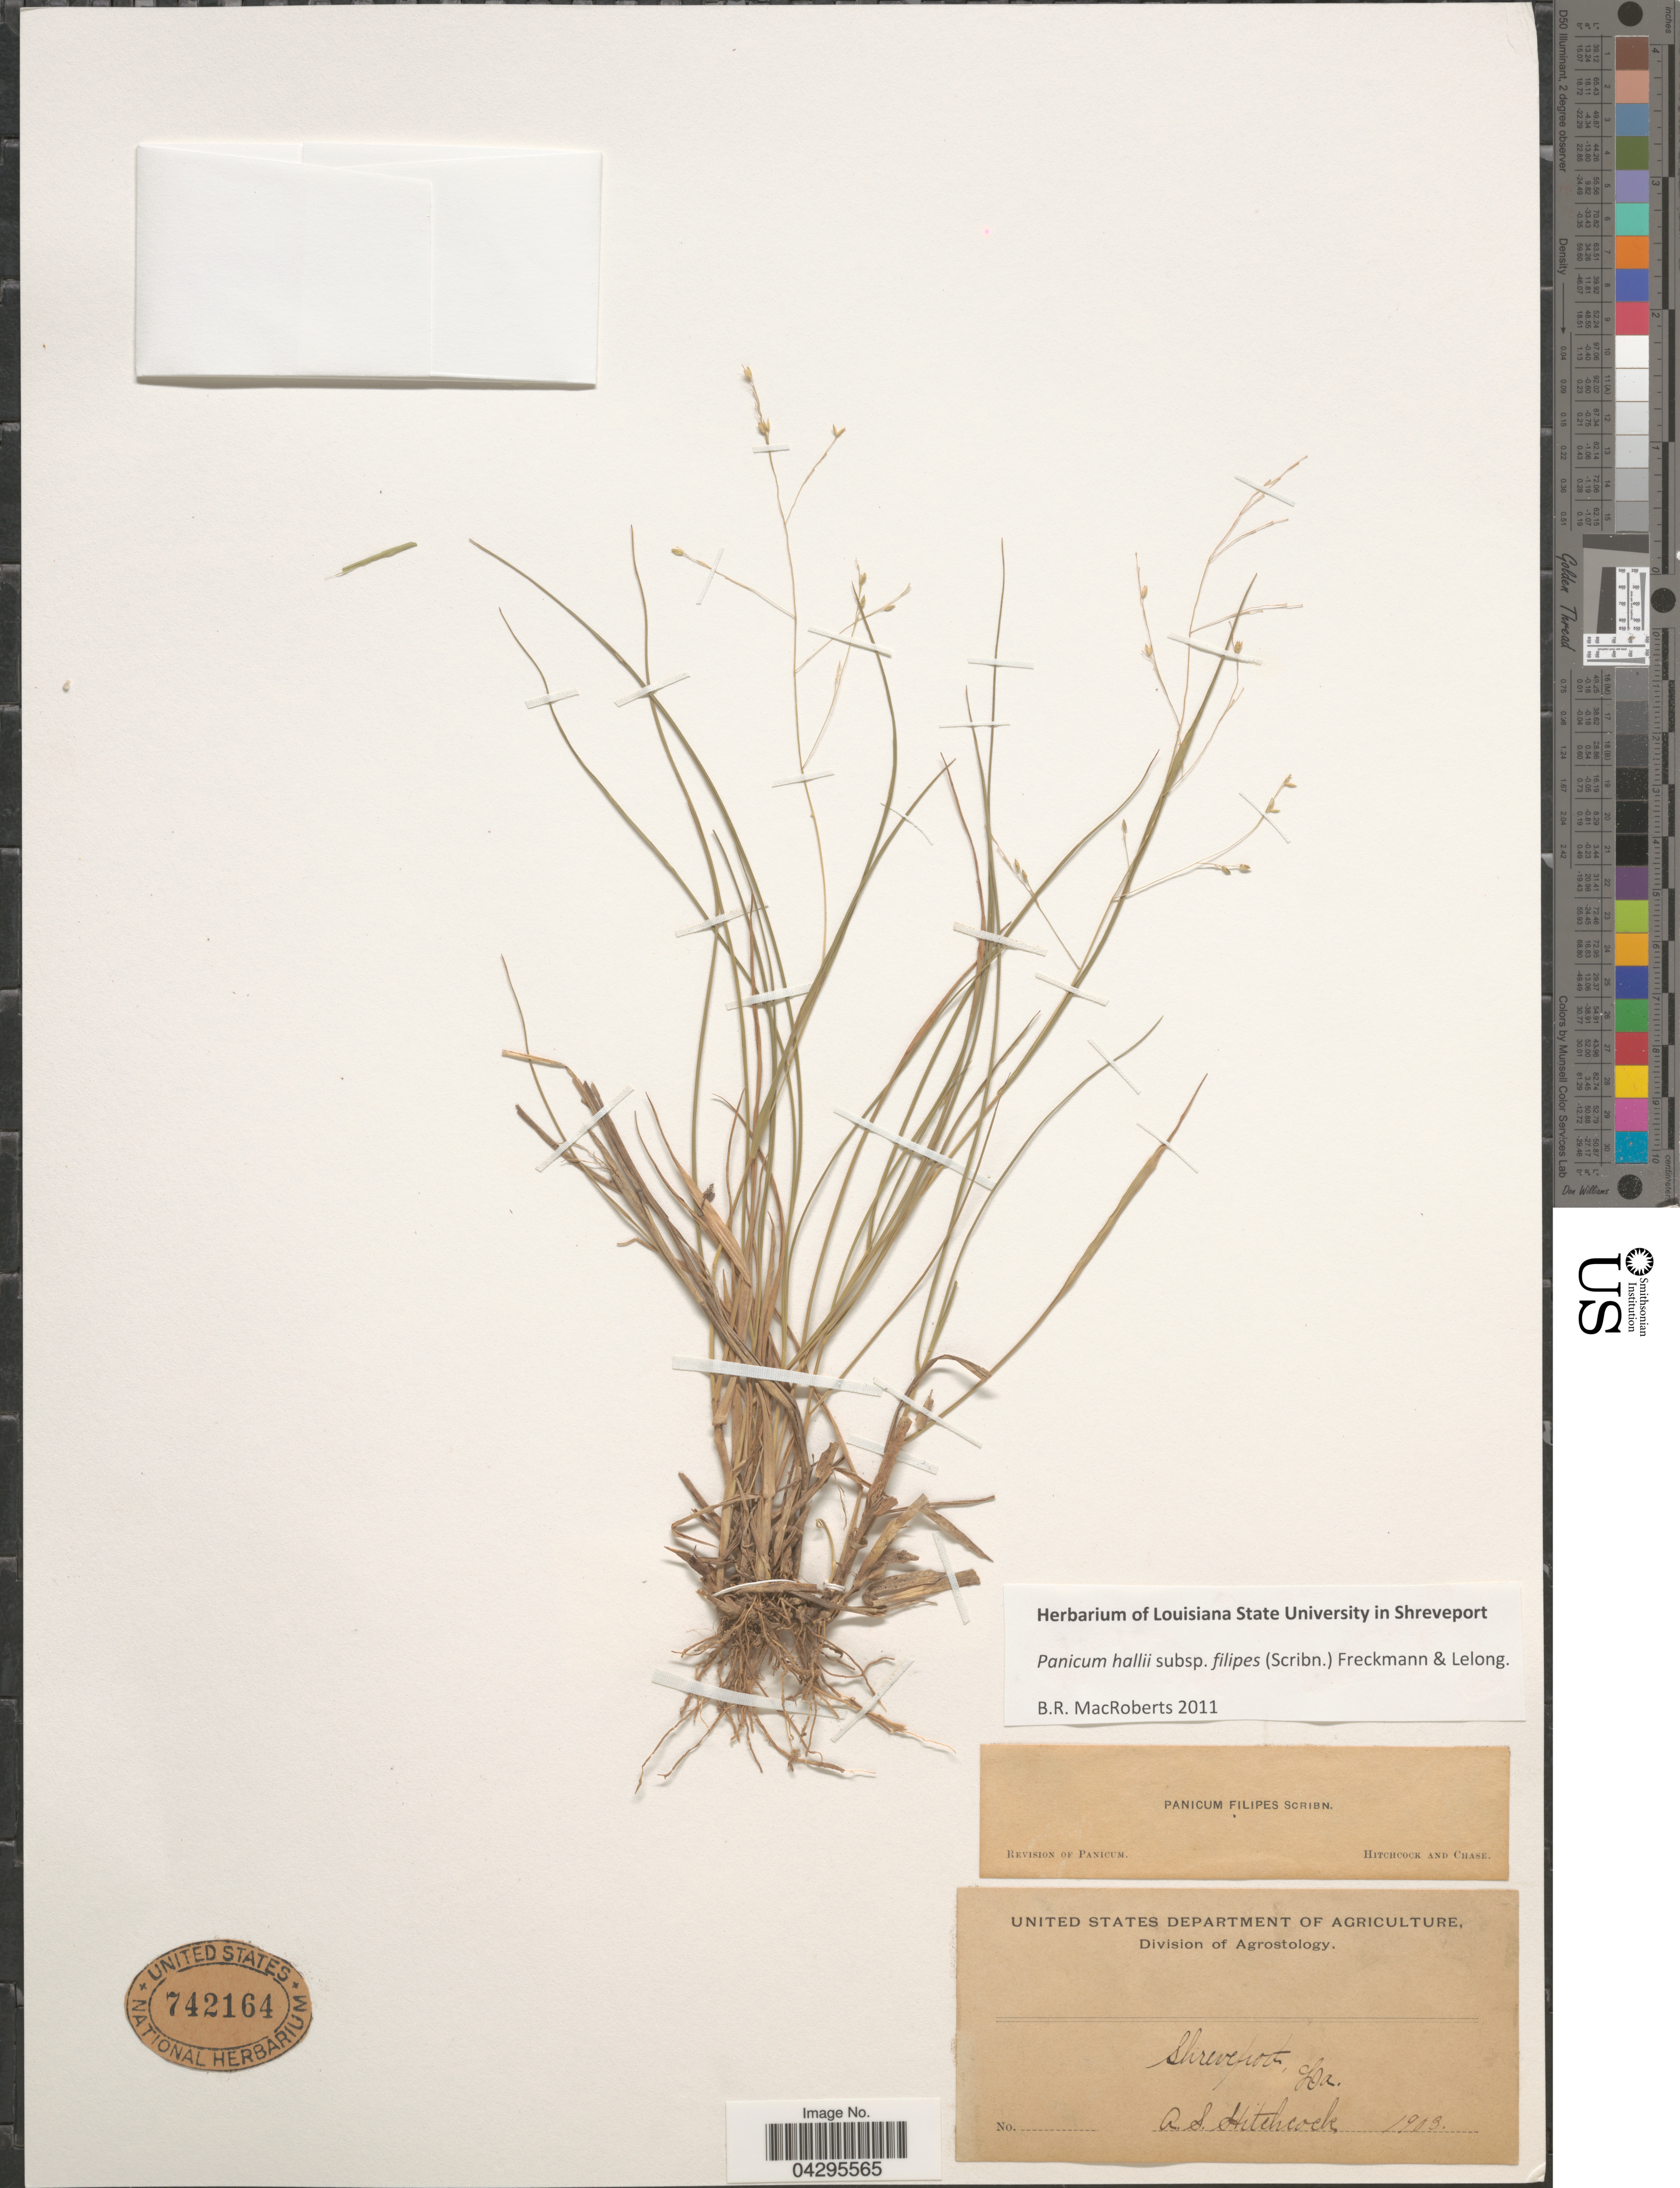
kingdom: Plantae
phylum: Tracheophyta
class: Liliopsida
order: Poales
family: Poaceae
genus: Panicum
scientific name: Panicum hallii var. felipes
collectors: A. S. Hitchcock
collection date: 1903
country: United States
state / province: Louisiana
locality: Shreveport.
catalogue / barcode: US 742164